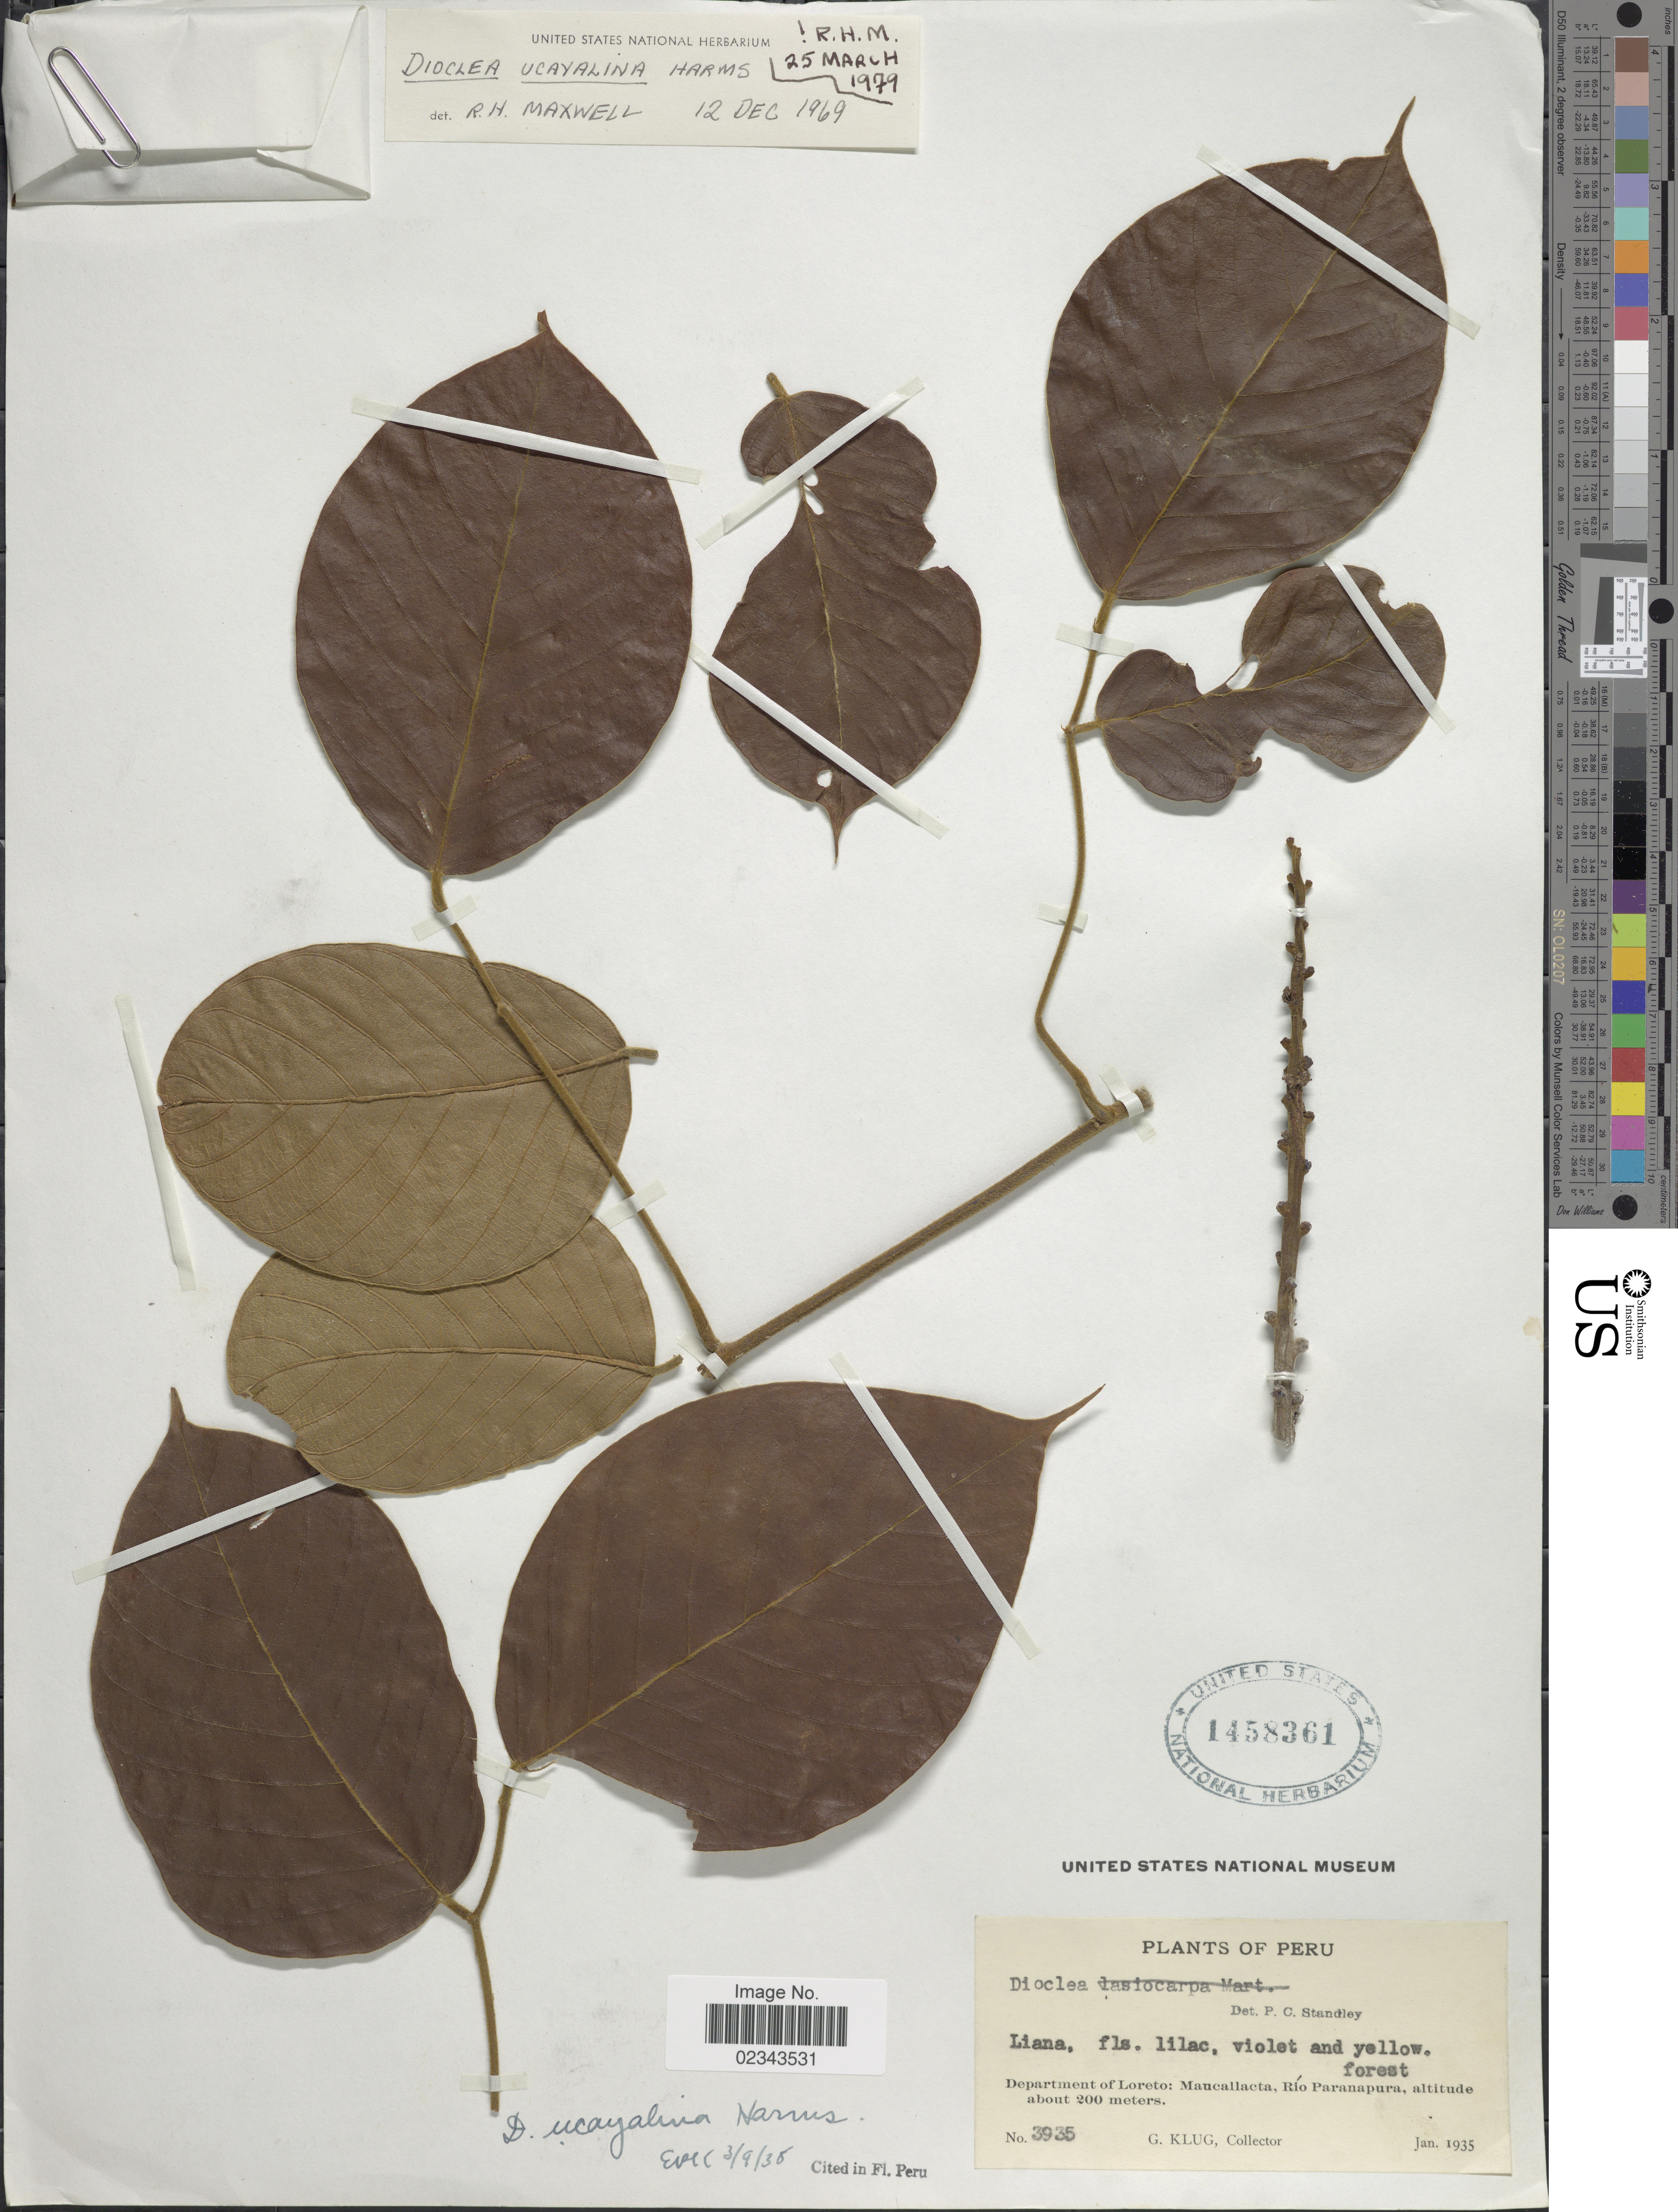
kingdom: Plantae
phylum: Tracheophyta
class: Magnoliopsida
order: Fabales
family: Fabaceae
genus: Macropsychanthus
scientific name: Macropsychanthus ucayalinus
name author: (Harms) L.P. Queiroz & Snak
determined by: Strong, Mark T., (BOT), Smithsonian Institution - National Museum of Natural History (UNITED STATES)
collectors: G. Klug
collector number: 3935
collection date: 1935-01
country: Peru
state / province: Loreto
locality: Maucallacta, Rio Paranapura.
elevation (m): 200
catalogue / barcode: US 1458361